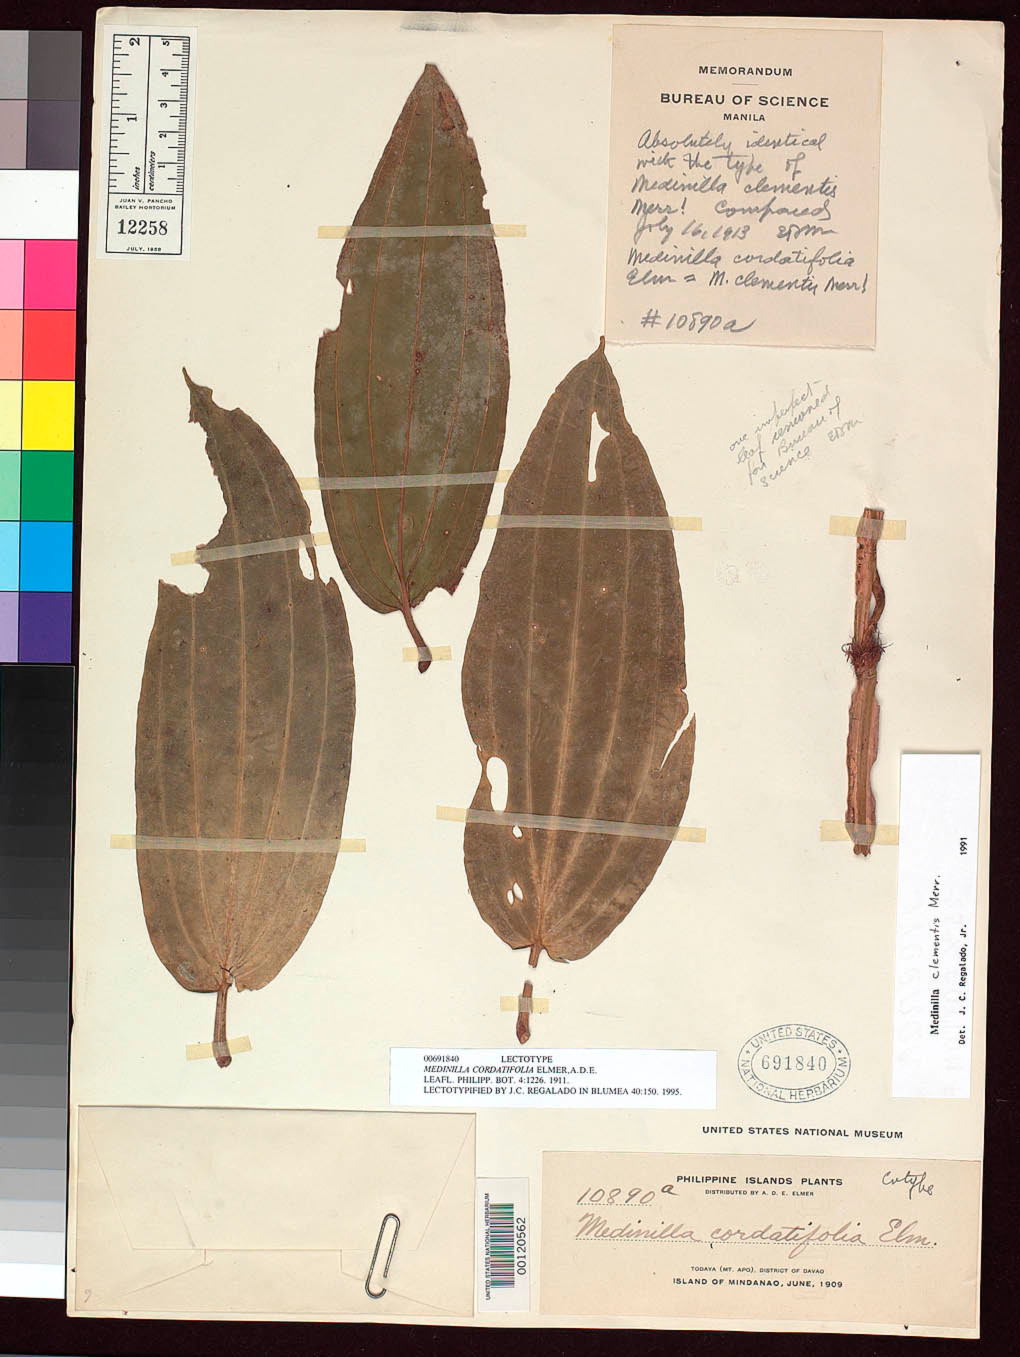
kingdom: Plantae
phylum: Tracheophyta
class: Magnoliopsida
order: Myrtales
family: Melastomataceae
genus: Medinilla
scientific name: Medinilla cordatifolia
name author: Elmer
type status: Lectotype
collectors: A. D. E. Elmer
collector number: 10890 a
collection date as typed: Jun 1909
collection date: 1909-06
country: Philippines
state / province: Davao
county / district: Davao del Sur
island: Mindanao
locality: Todaya, Mt. Apo.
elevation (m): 1219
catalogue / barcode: US 691840